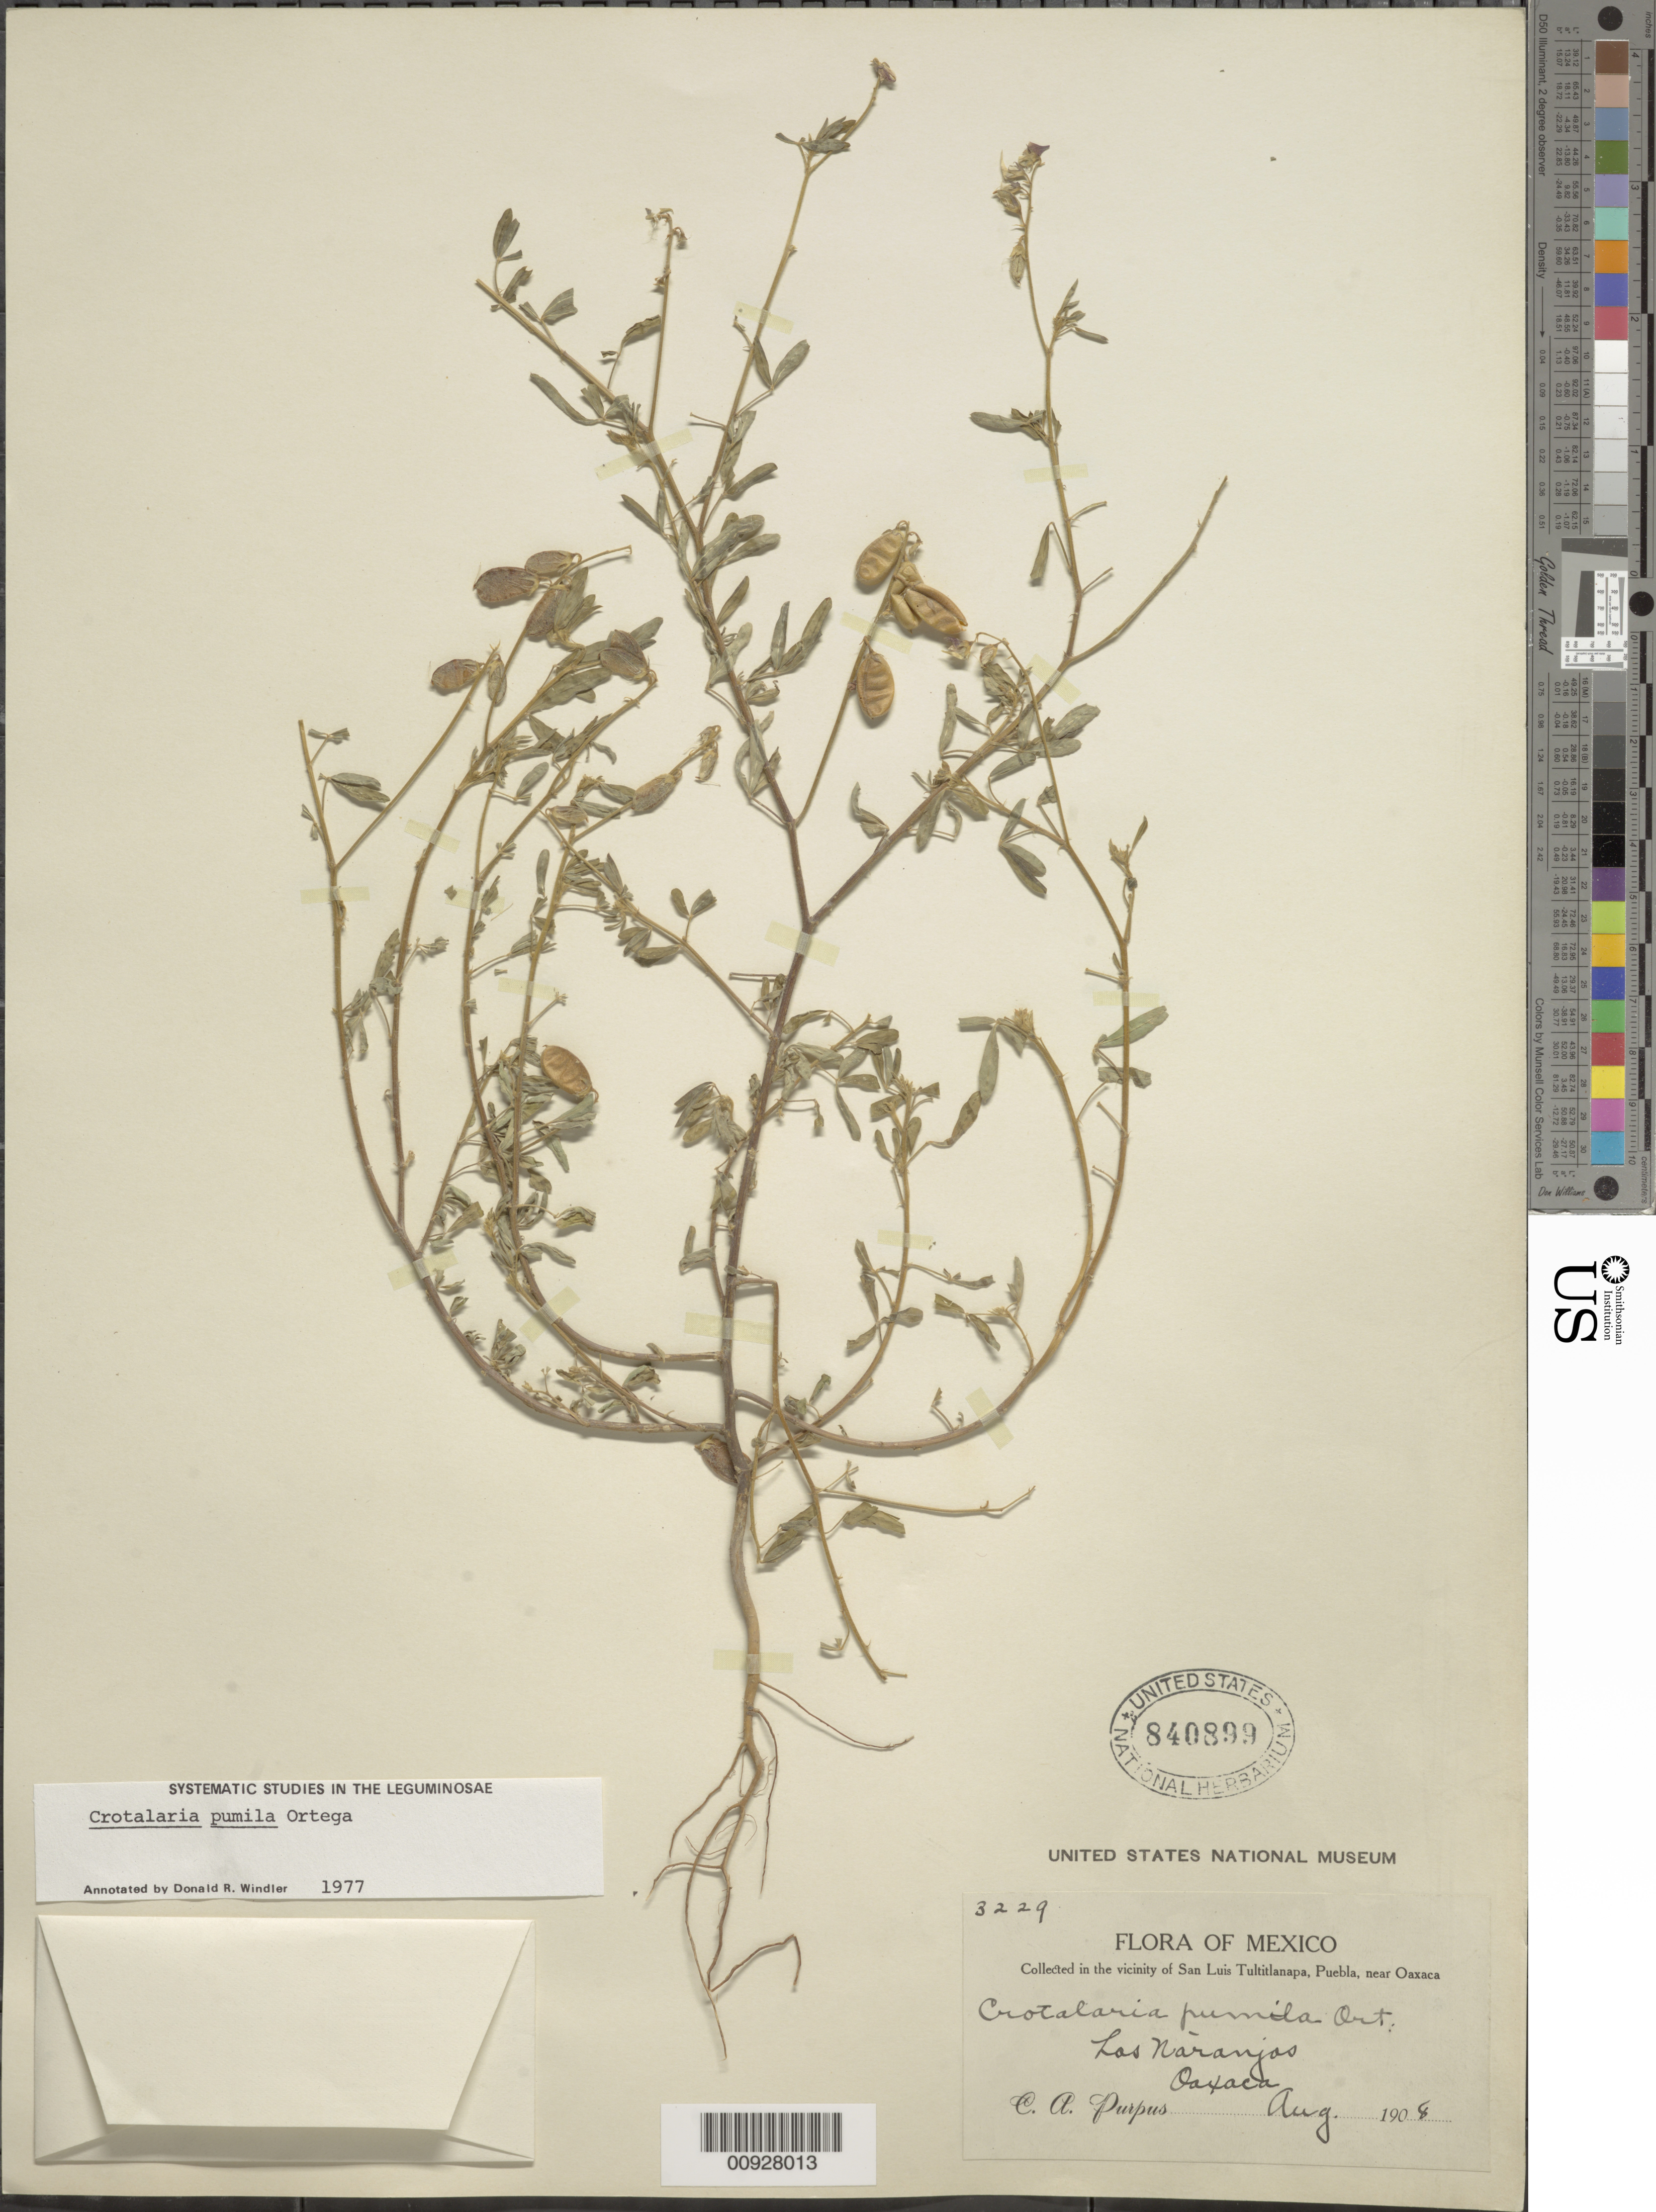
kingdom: Plantae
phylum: Tracheophyta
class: Magnoliopsida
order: Fabales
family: Fabaceae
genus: Crotalaria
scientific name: Crotalaria pumila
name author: Ortega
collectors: C. A. Purpus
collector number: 3229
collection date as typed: Aug 1908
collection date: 1908-08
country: Mexico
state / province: Oaxaca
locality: Los Naranjos, Oaxaca.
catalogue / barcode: US 840899